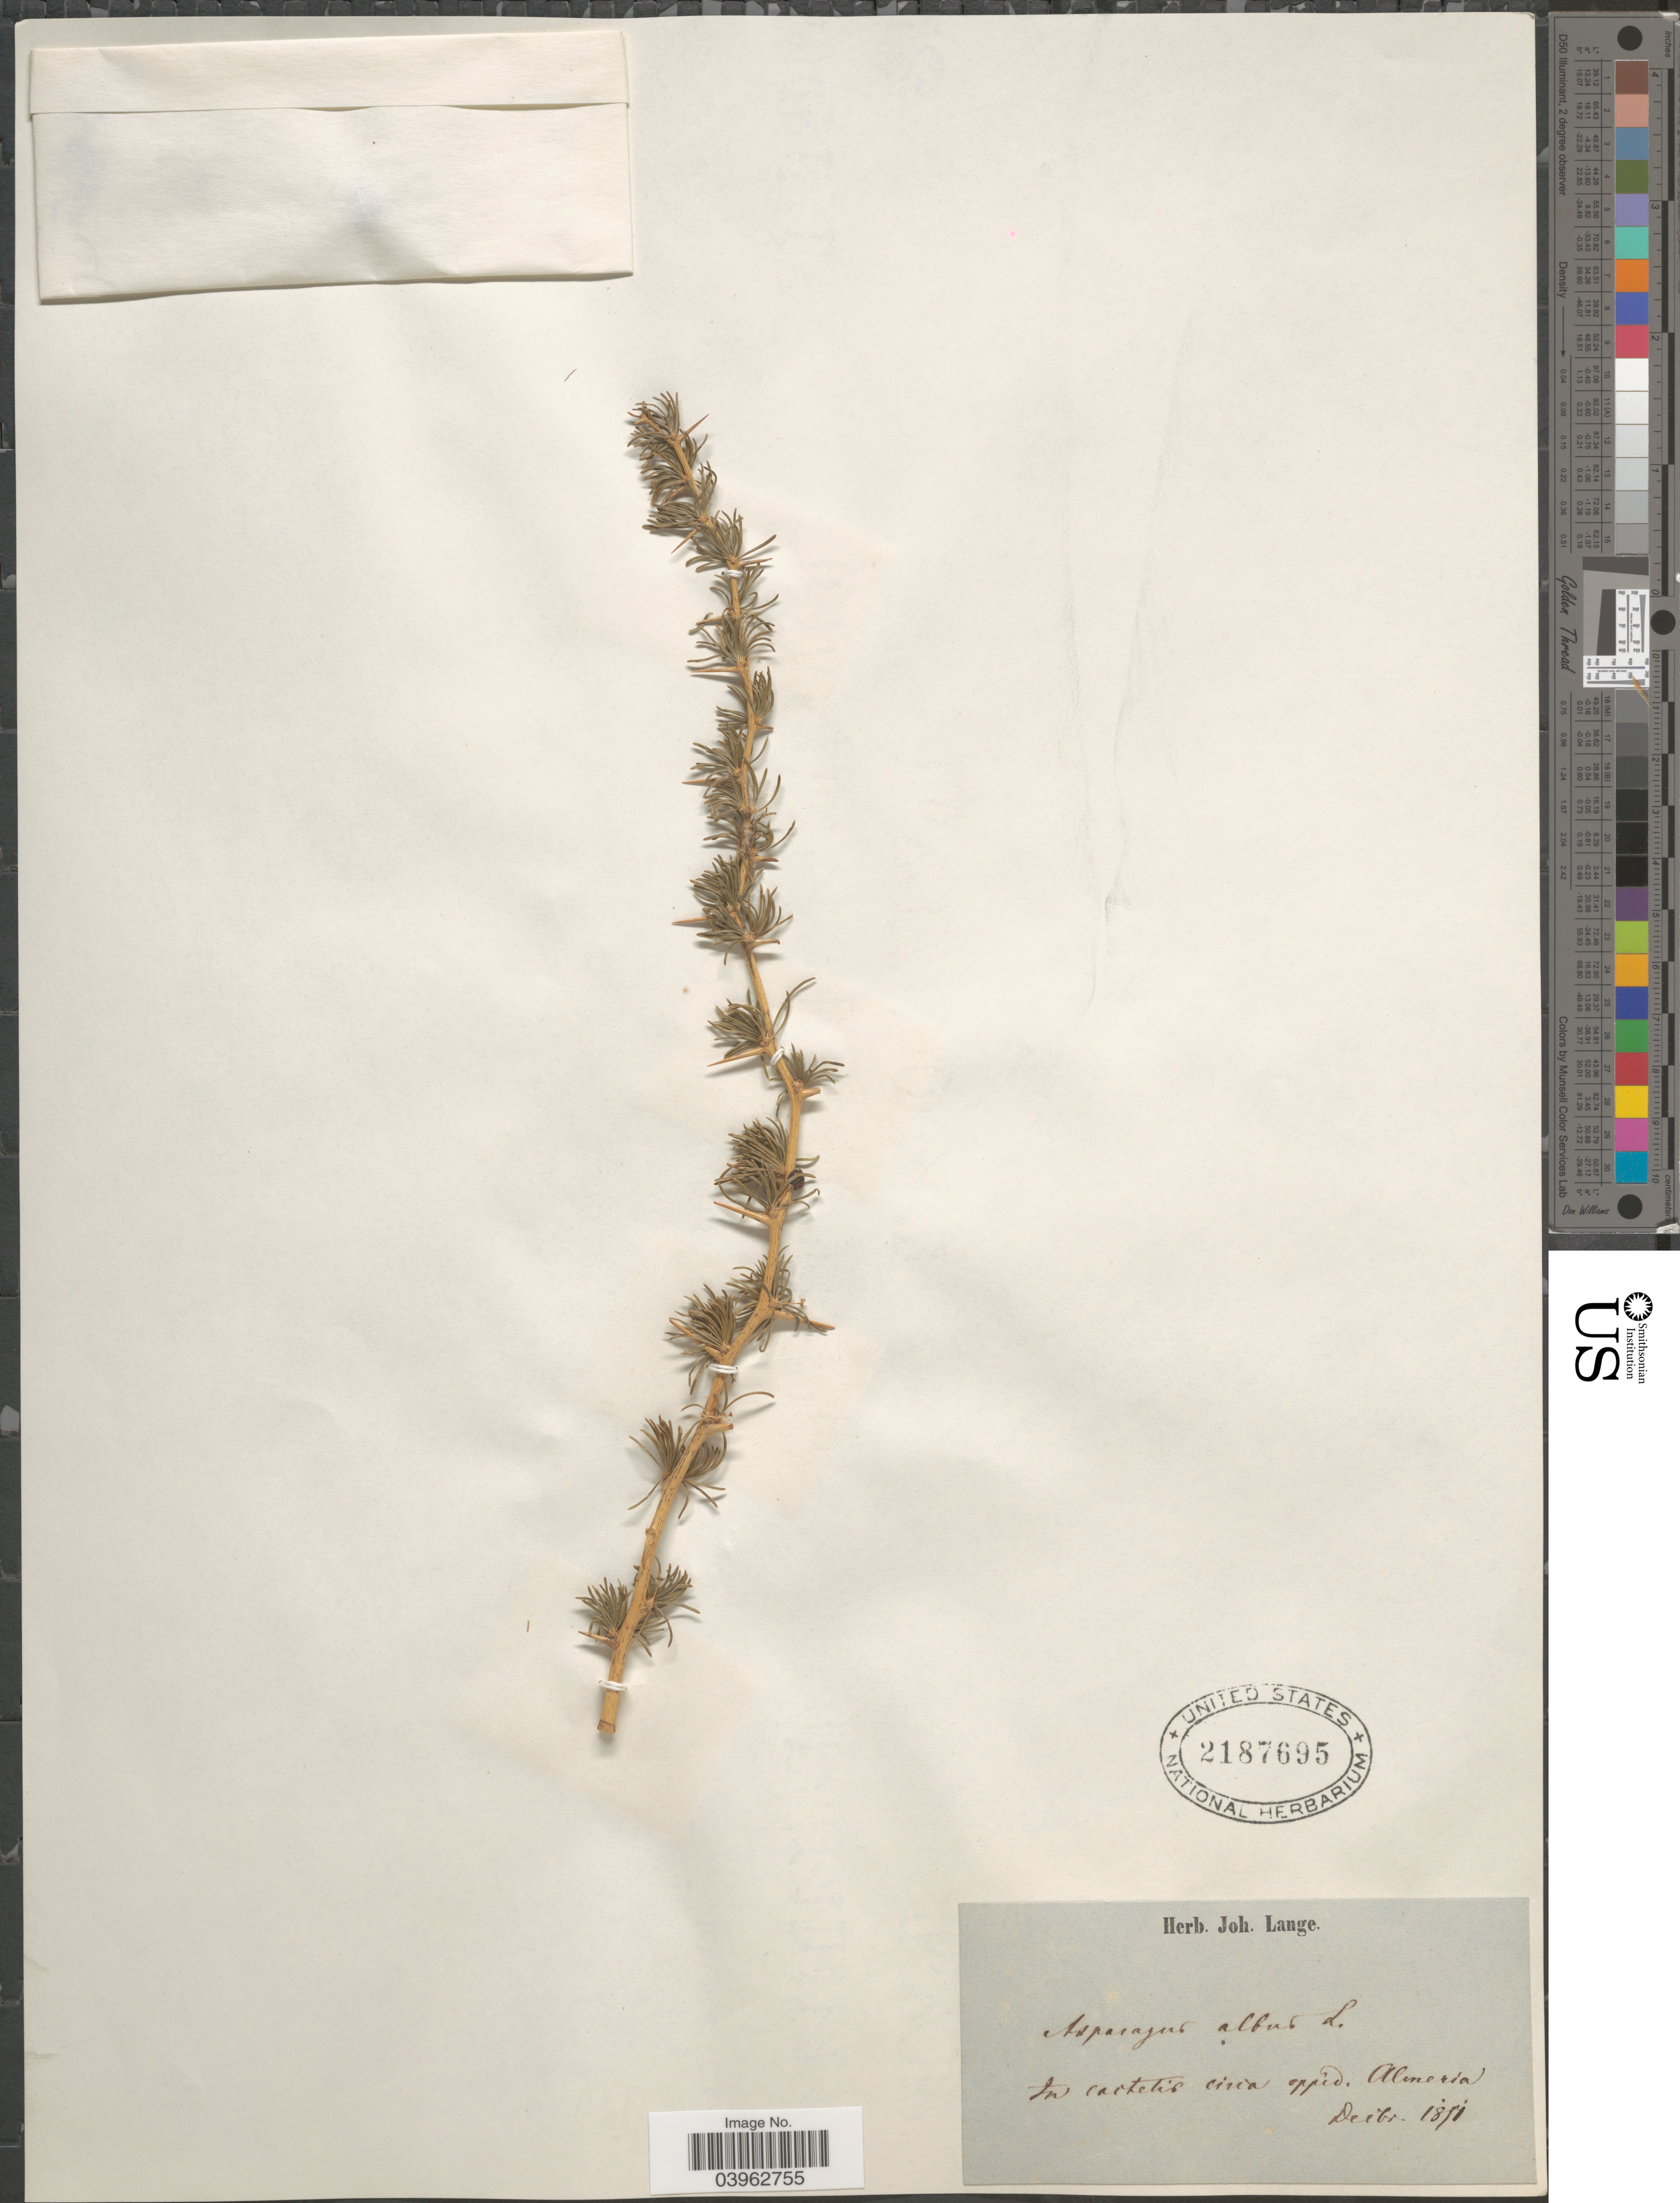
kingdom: Plantae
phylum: Tracheophyta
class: Liliopsida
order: Asparagales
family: Asparagaceae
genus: Asparagus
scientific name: Asparagus albus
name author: L.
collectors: ex herb. Joh. Lange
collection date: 1850-12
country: Spain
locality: In caotetis circa oppid. Almeria.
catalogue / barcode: US 2187695